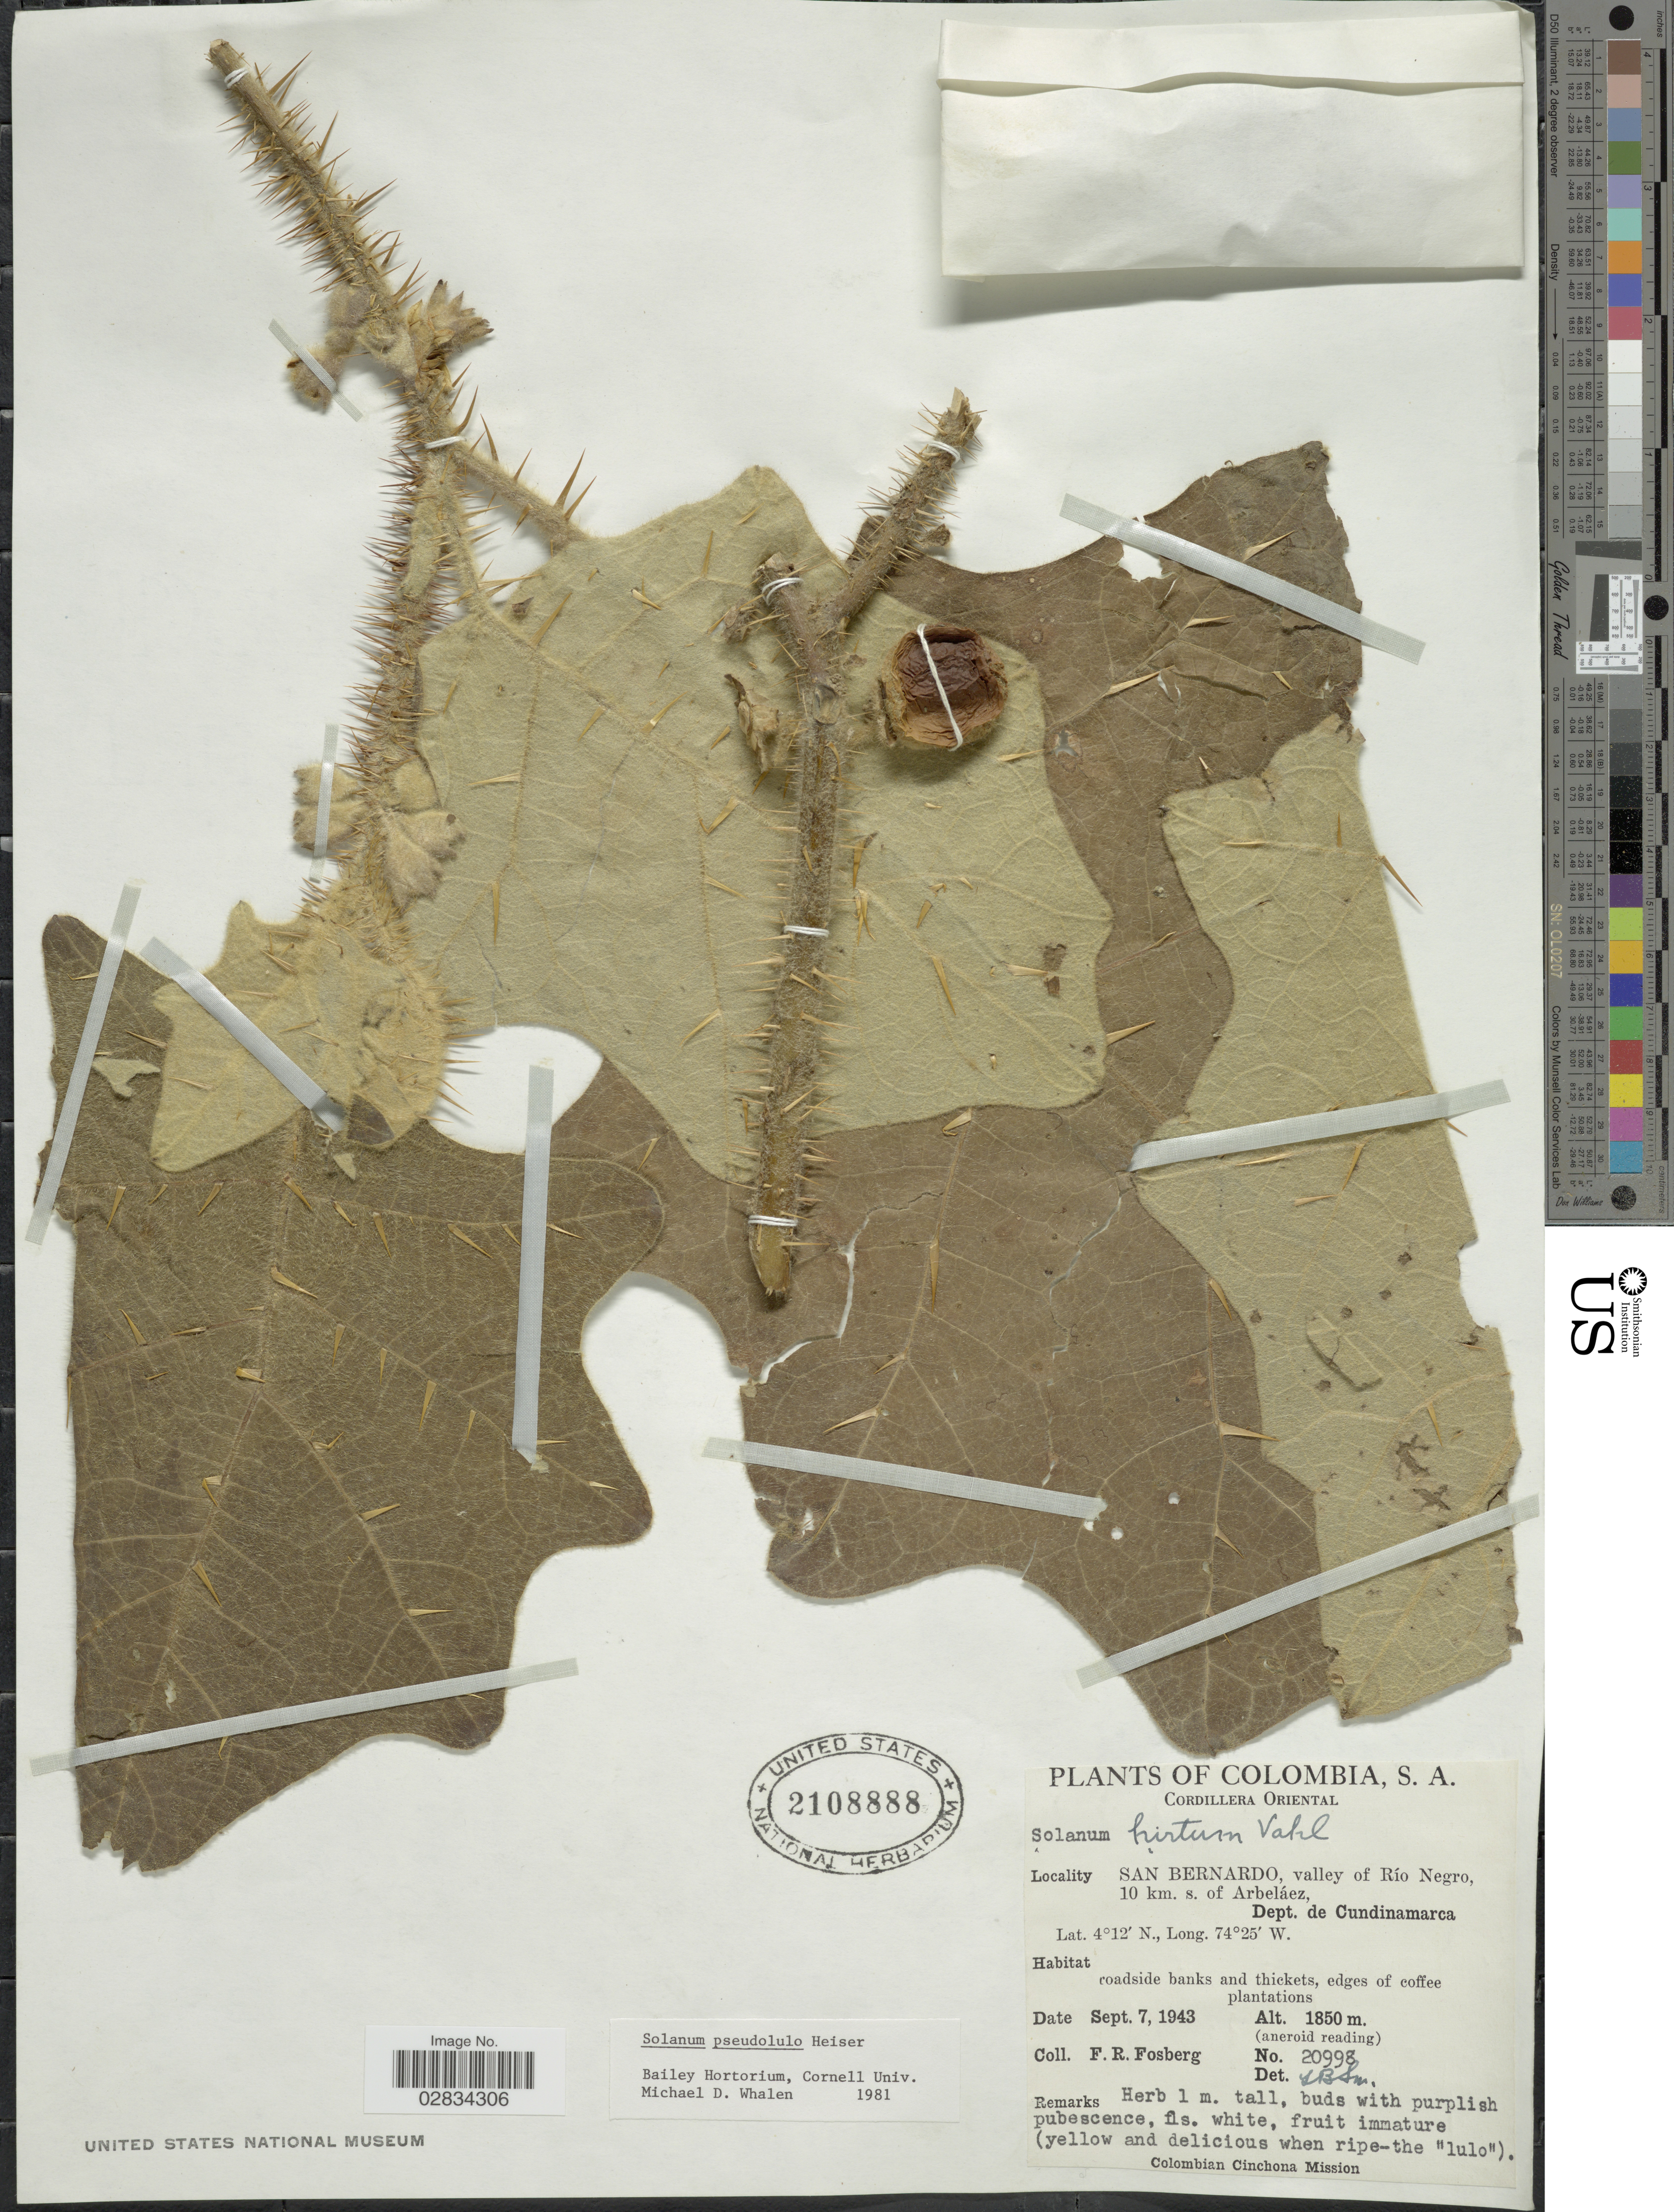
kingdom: Plantae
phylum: Tracheophyta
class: Magnoliopsida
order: Solanales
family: Solanaceae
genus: Solanum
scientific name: Solanum pseudolulo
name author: Heiser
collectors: F. R. Fosberg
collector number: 20998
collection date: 1943-09-07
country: Colombia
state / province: Cundinamarca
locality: Cordillera Oriental. San Bernardo, valley of Río Negro, 10 km. s. of Arbeláez, Dept. de Cundinamarca.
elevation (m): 1850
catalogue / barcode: US 2108888